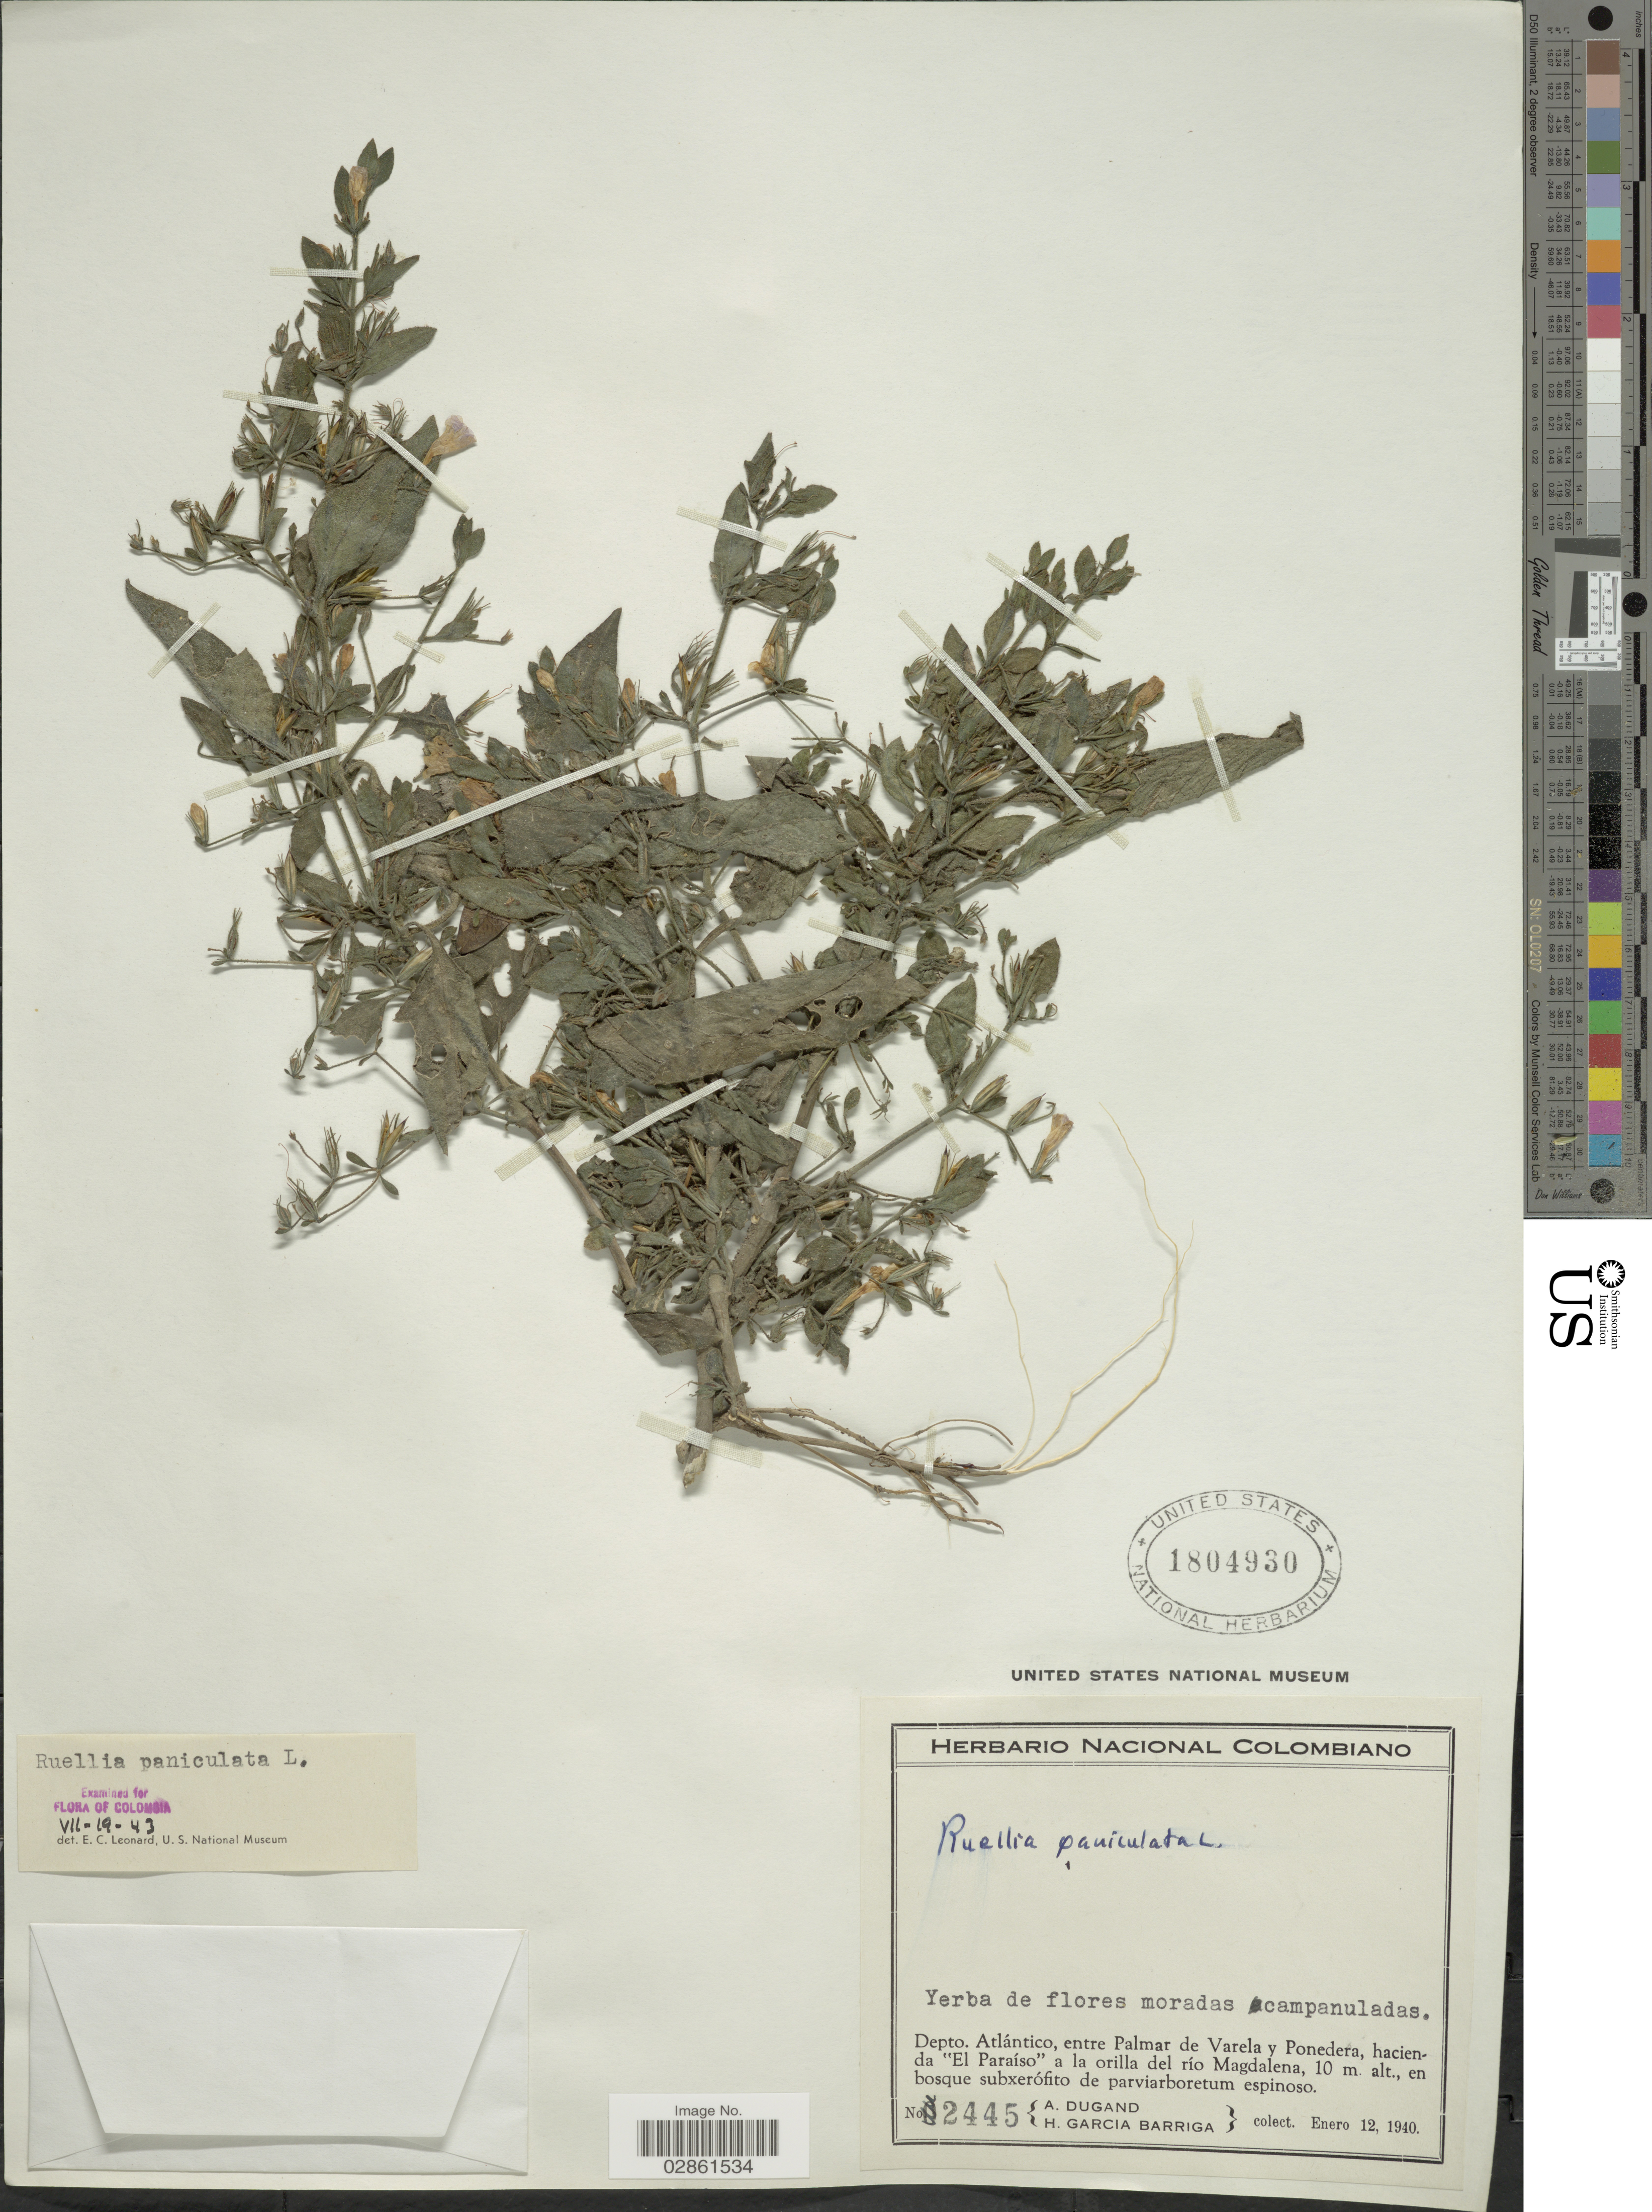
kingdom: Plantae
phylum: Tracheophyta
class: Magnoliopsida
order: Lamiales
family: Acanthaceae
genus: Ruellia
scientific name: Ruellia paniculata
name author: L.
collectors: A. Dugand & H. García Barriga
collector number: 2445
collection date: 1940-01-12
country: Colombia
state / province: Atlántico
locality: Depto. Atlántico, entre Palmar de Varela y Ponedera, hacienda "El Paraíso" a la orilla del río Magdalena.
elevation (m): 10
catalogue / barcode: US 1804930